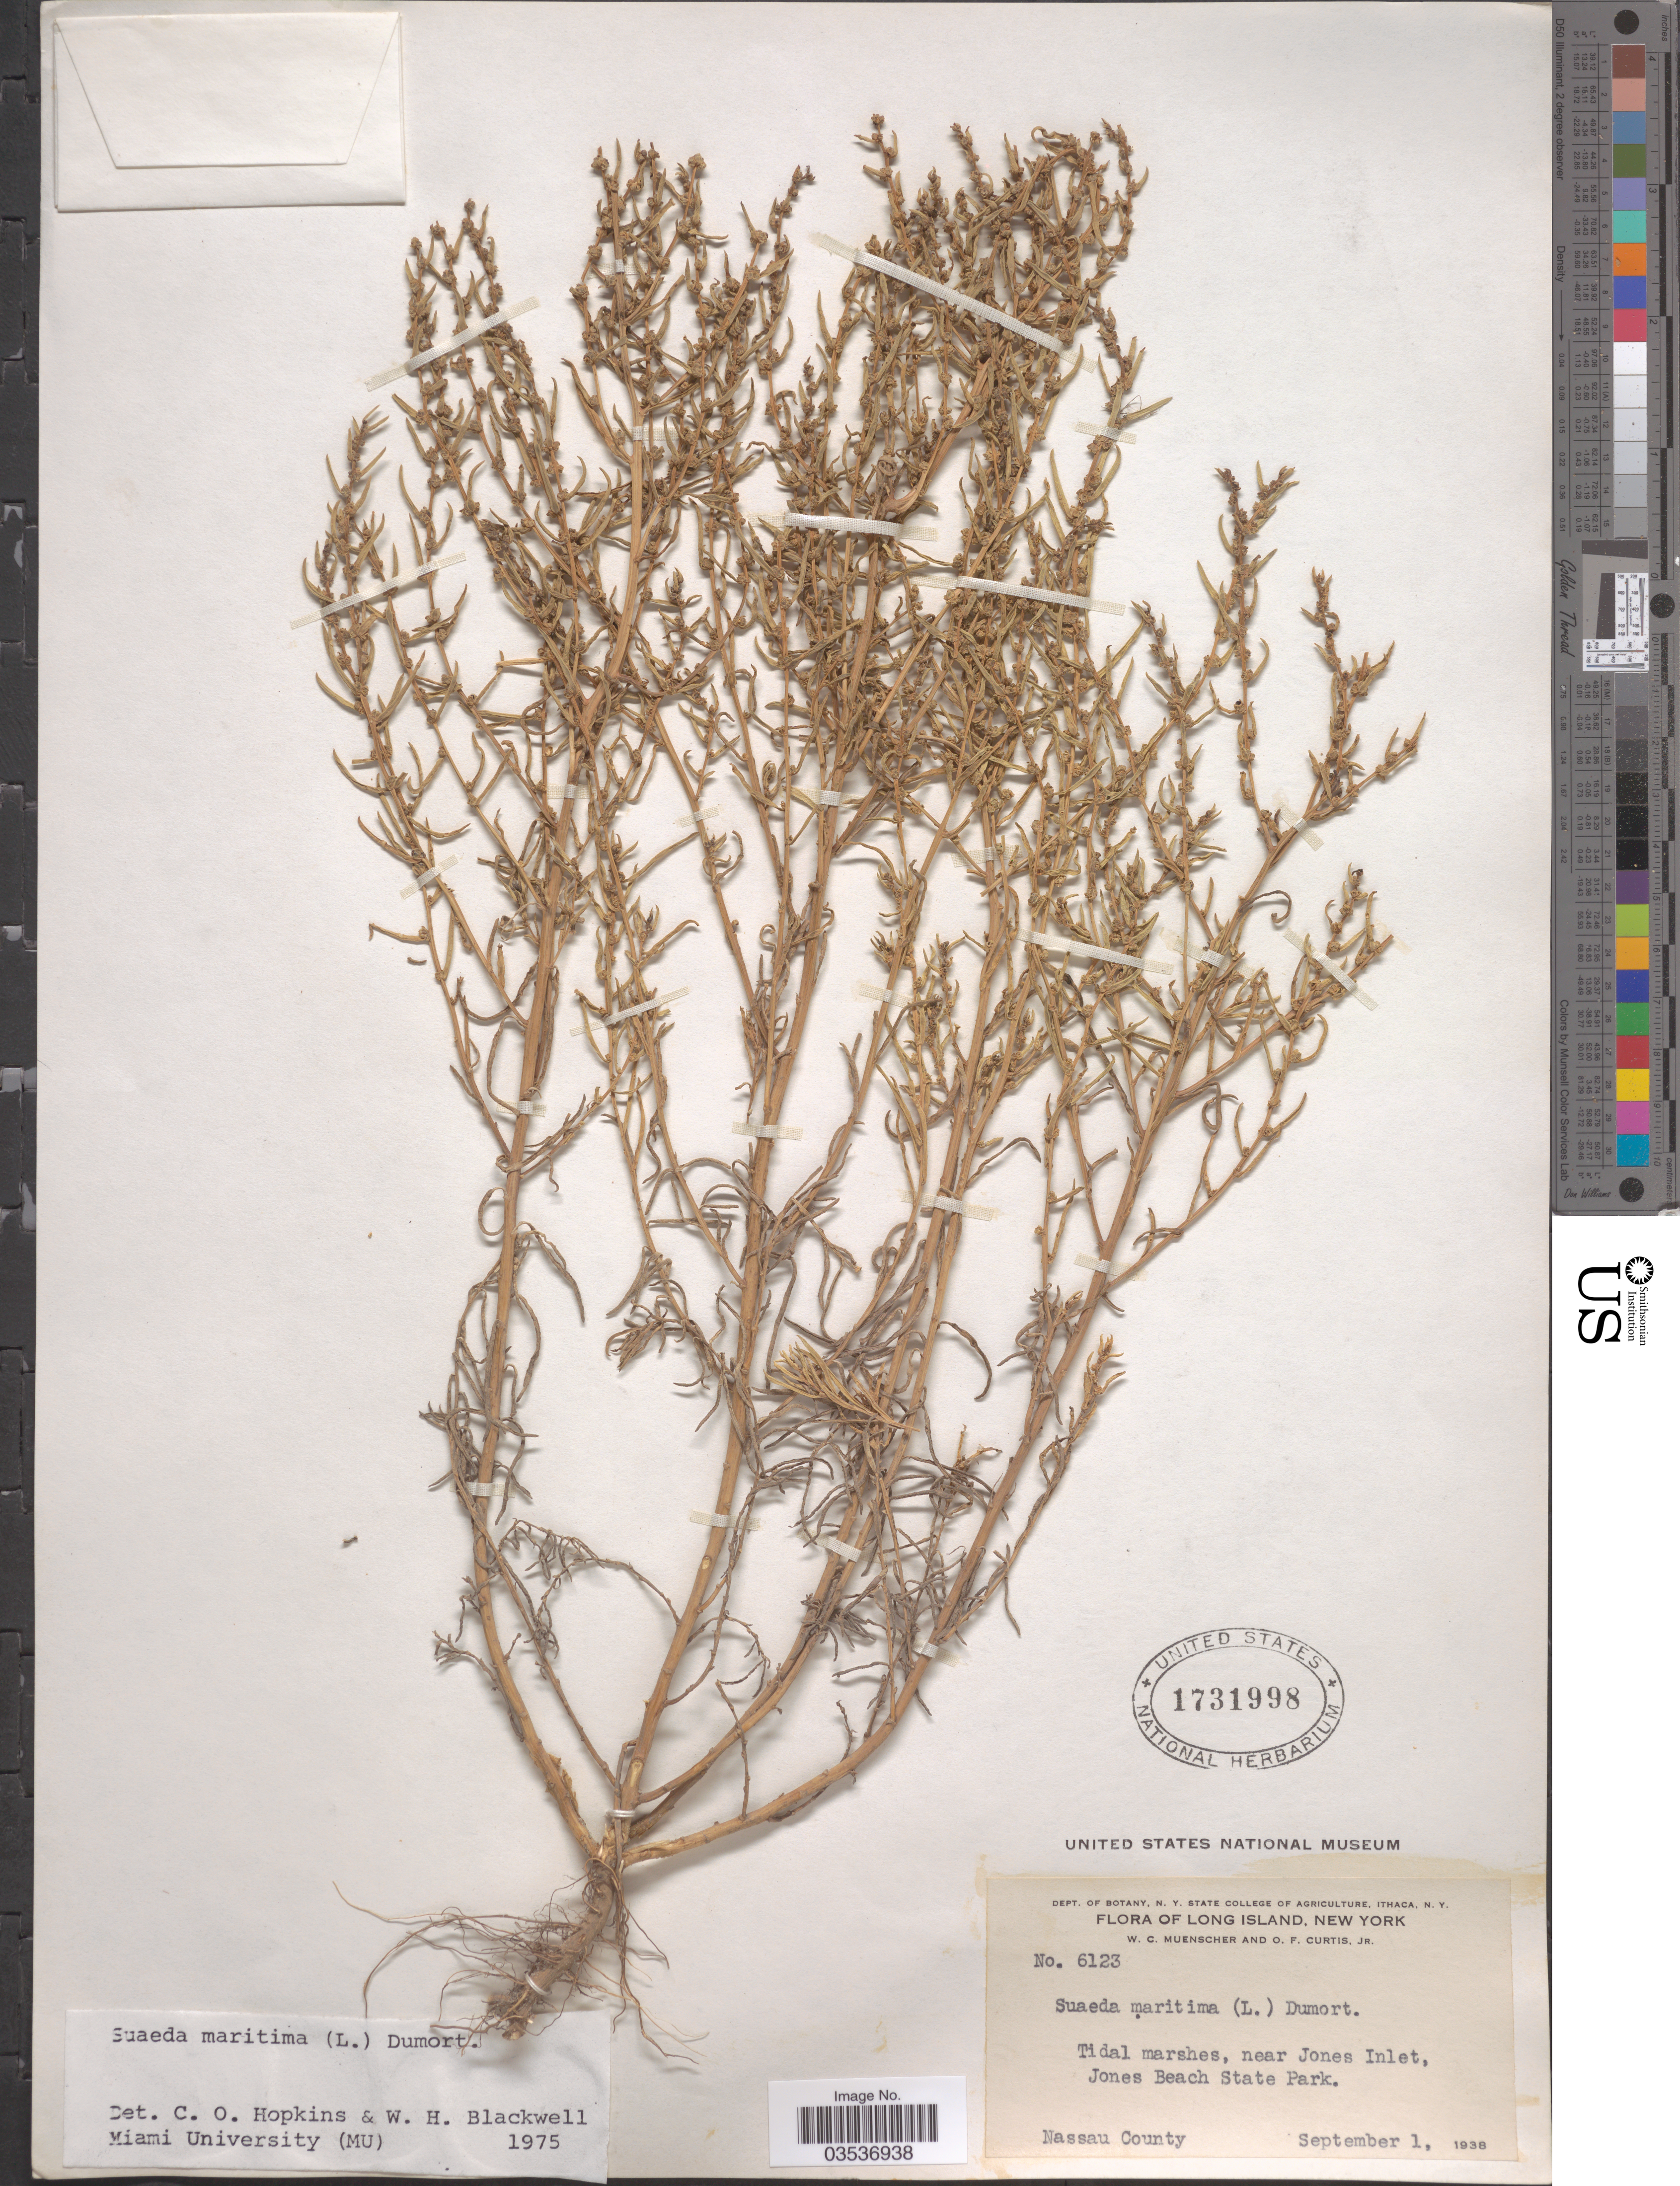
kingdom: Plantae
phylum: Tracheophyta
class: Magnoliopsida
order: Caryophyllales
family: Amaranthaceae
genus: Suaeda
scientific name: Suaeda maritima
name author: (L.) Dumort.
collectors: W. Muenscher & O. Curtis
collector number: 6123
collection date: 1938-09-01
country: United States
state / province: New York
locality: Long Island. Near Jones Inlet, Jones Beach State Park. Nassau County.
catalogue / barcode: US 1731998